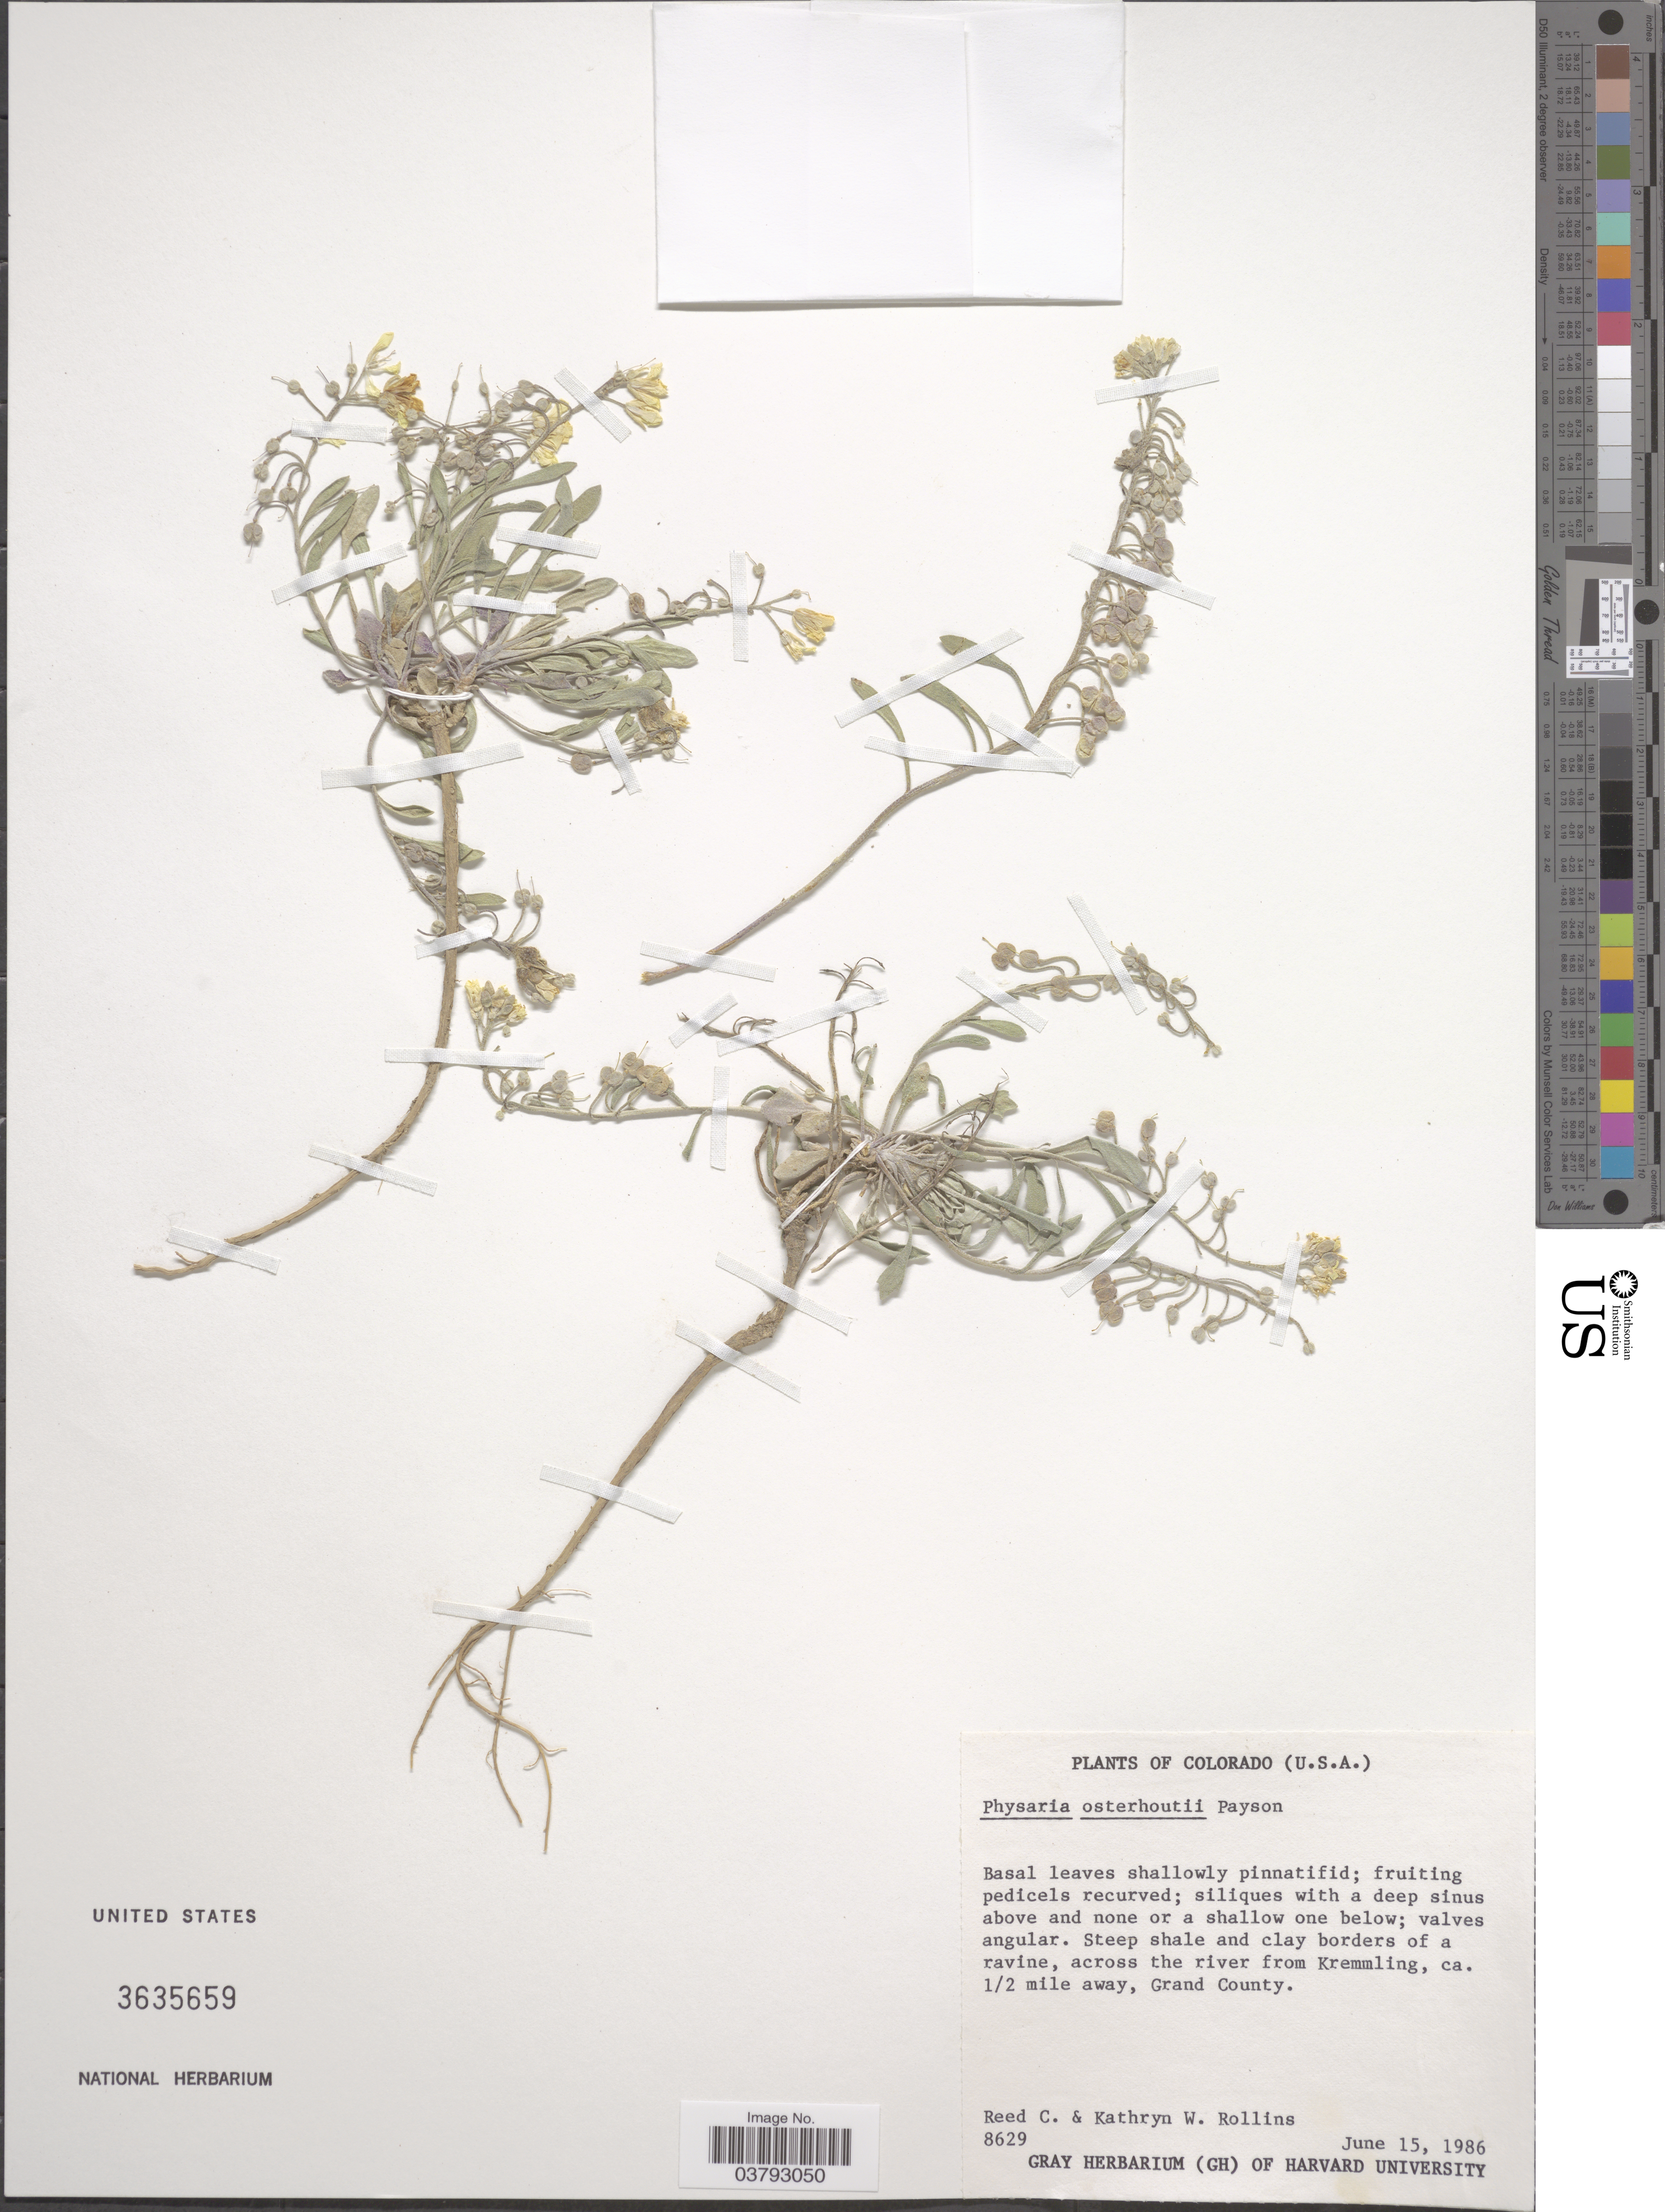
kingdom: Plantae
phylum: Tracheophyta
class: Magnoliopsida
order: Brassicales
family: Brassicaceae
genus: Physaria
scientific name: Physaria osterhoutii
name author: Payson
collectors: R. C. Rollins & K. W. Rollins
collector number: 8629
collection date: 1986-06-15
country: United States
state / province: Colorado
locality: Across the river from Kremmling, ca. ½ mile away, Grand County.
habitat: steep shale and clay borders of a ravine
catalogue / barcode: US 3635659